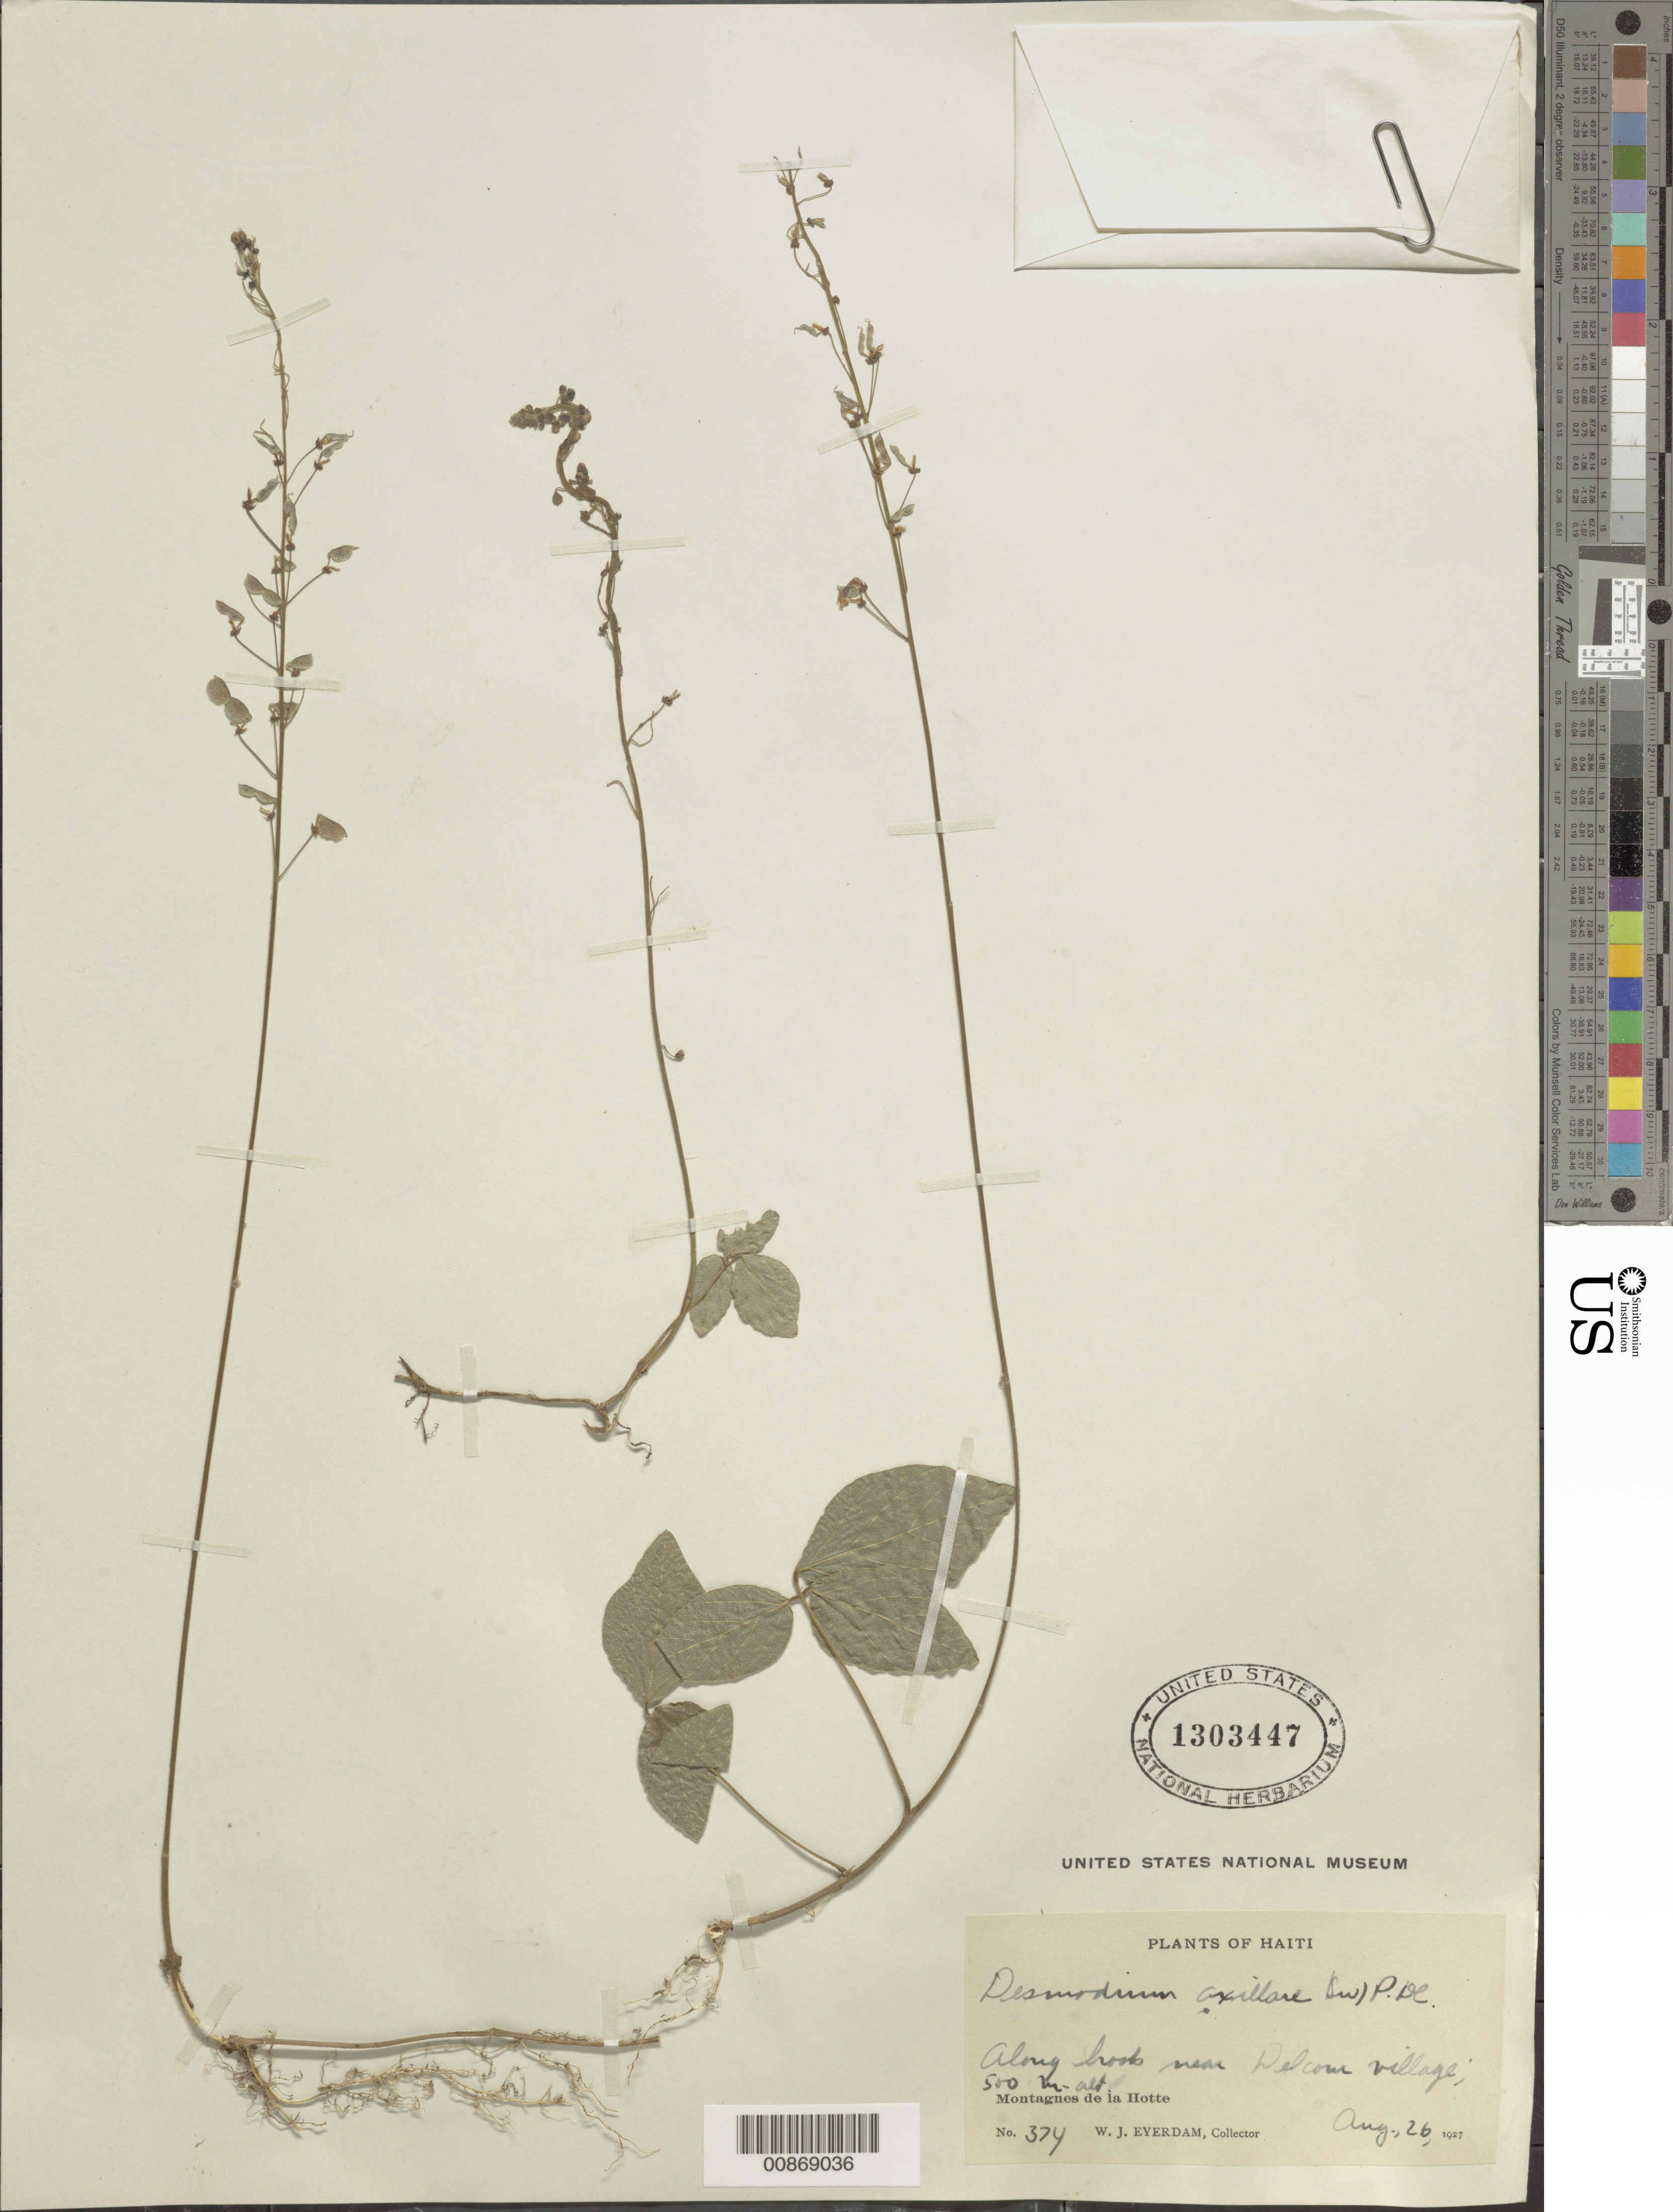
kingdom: Plantae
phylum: Tracheophyta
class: Magnoliopsida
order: Fabales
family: Fabaceae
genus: Desmodium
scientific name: Desmodium axillare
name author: (Sw.) DC.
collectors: W. J. Eyerdam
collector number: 374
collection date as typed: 26 Aug 1927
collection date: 1927-08-26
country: Haiti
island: Hispaniola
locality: Near Delcour village. Montagnes de la Hotte.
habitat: Along brook.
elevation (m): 500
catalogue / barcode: US 1303447